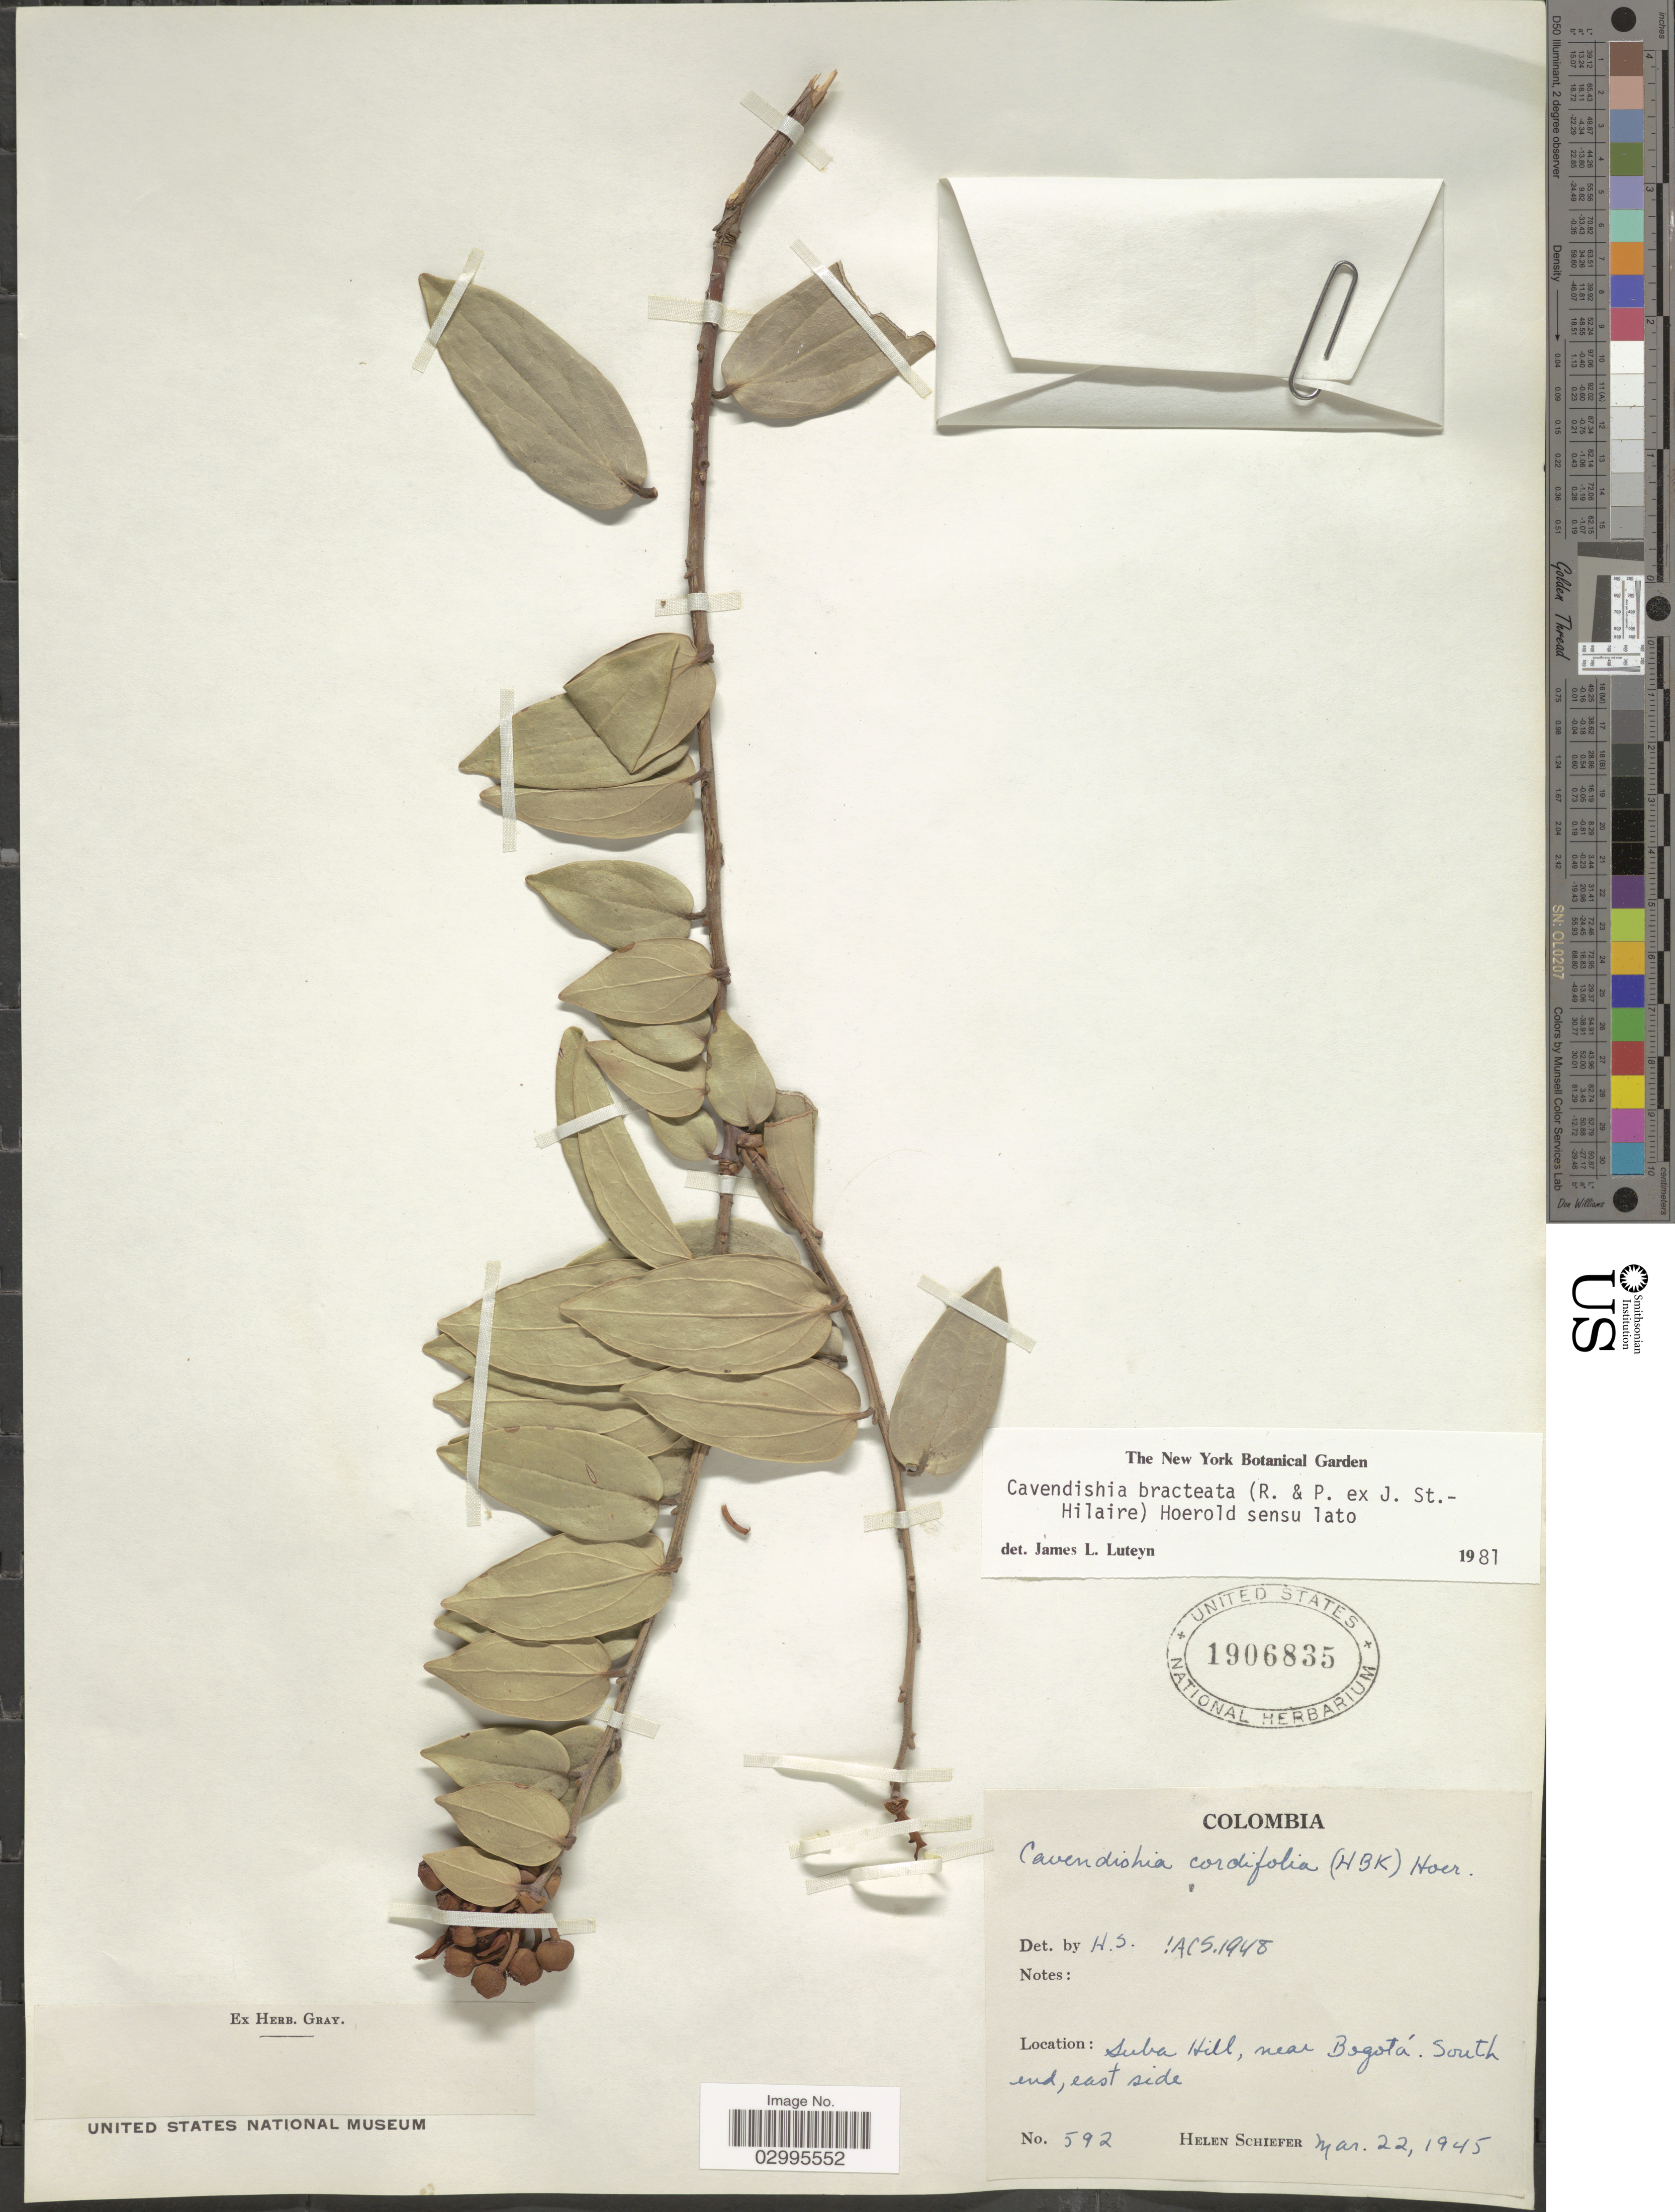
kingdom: Plantae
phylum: Tracheophyta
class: Magnoliopsida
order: Ericales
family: Ericaceae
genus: Cavendishia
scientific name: Cavendishia bracteata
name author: (Ruiz & Pav. ex J. St.-Hil.) Hoerold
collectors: H. Schiefer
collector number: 592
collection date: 1945-03-22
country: Colombia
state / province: Bogota D.C.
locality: Suba Hill, near Bogotá. South end, east side.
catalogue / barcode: US 1906835